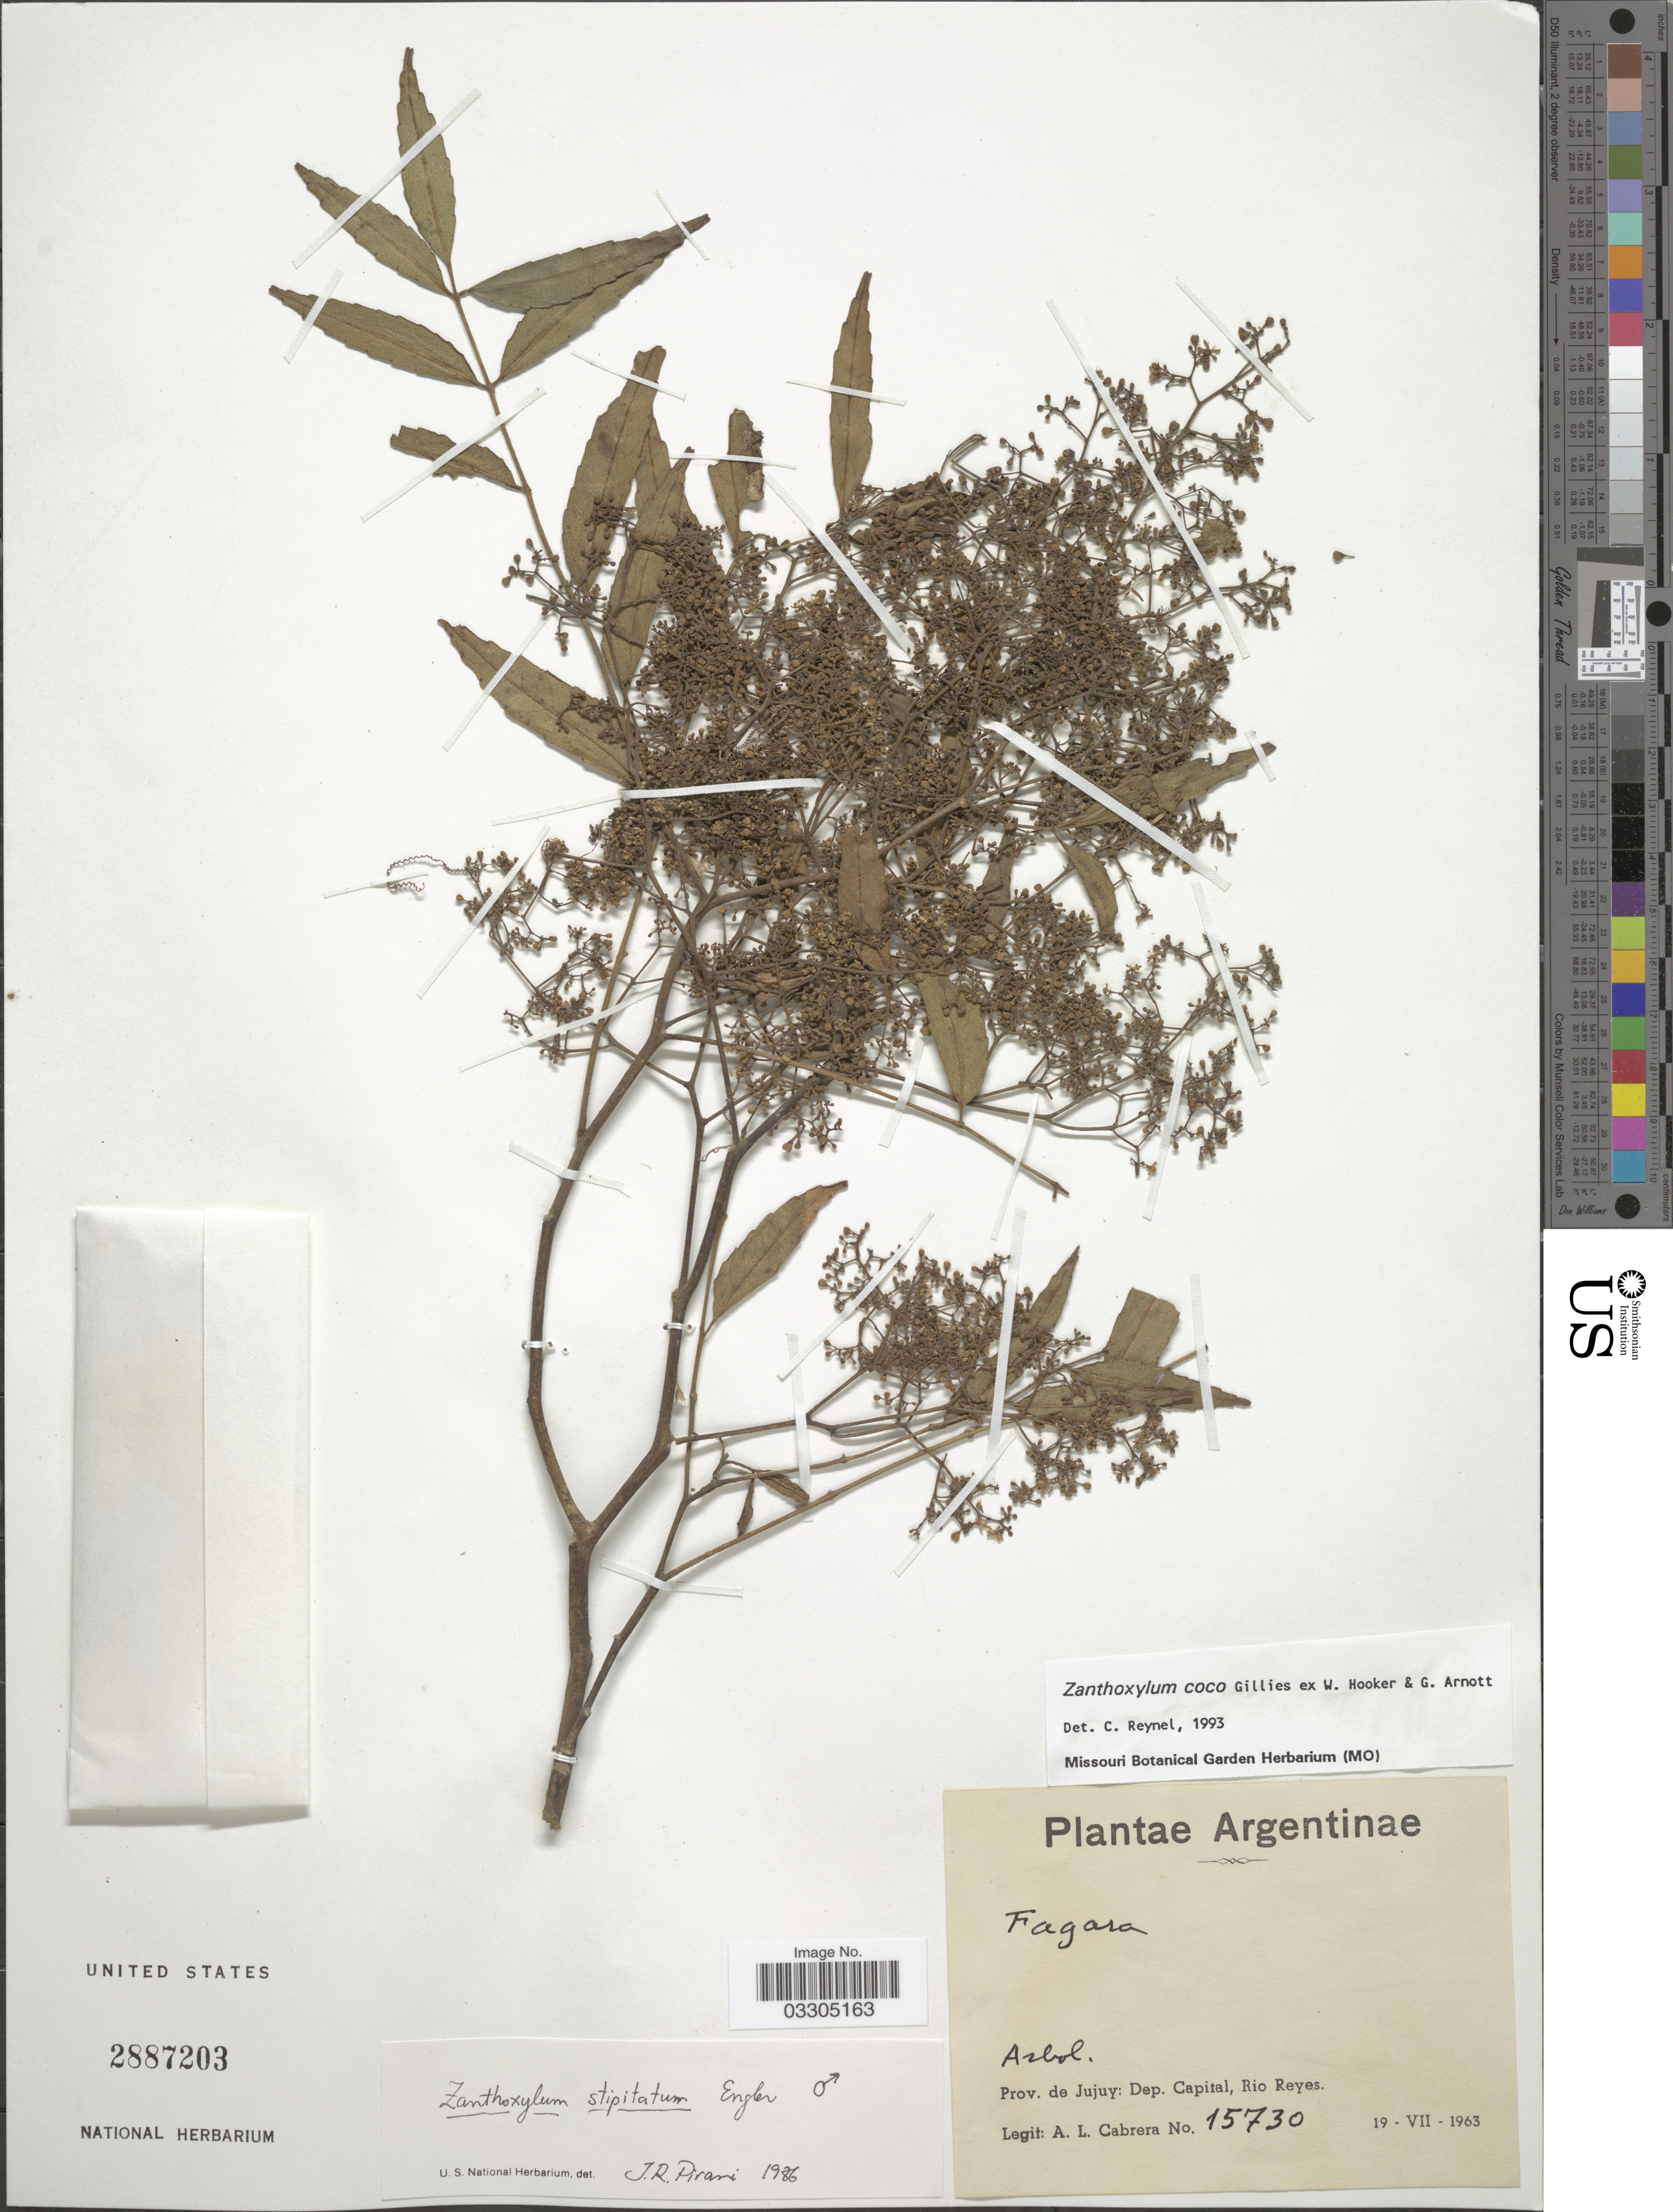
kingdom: Plantae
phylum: Tracheophyta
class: Magnoliopsida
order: Sapindales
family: Rutaceae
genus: Zanthoxylum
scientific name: Zanthoxylum coco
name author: Hook. & Arn.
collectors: A. L. Cabrera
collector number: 15730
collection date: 1963-07-19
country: Argentina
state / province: Jujuy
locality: Dep. Capital, Rio Reyes.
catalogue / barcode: US 2887203